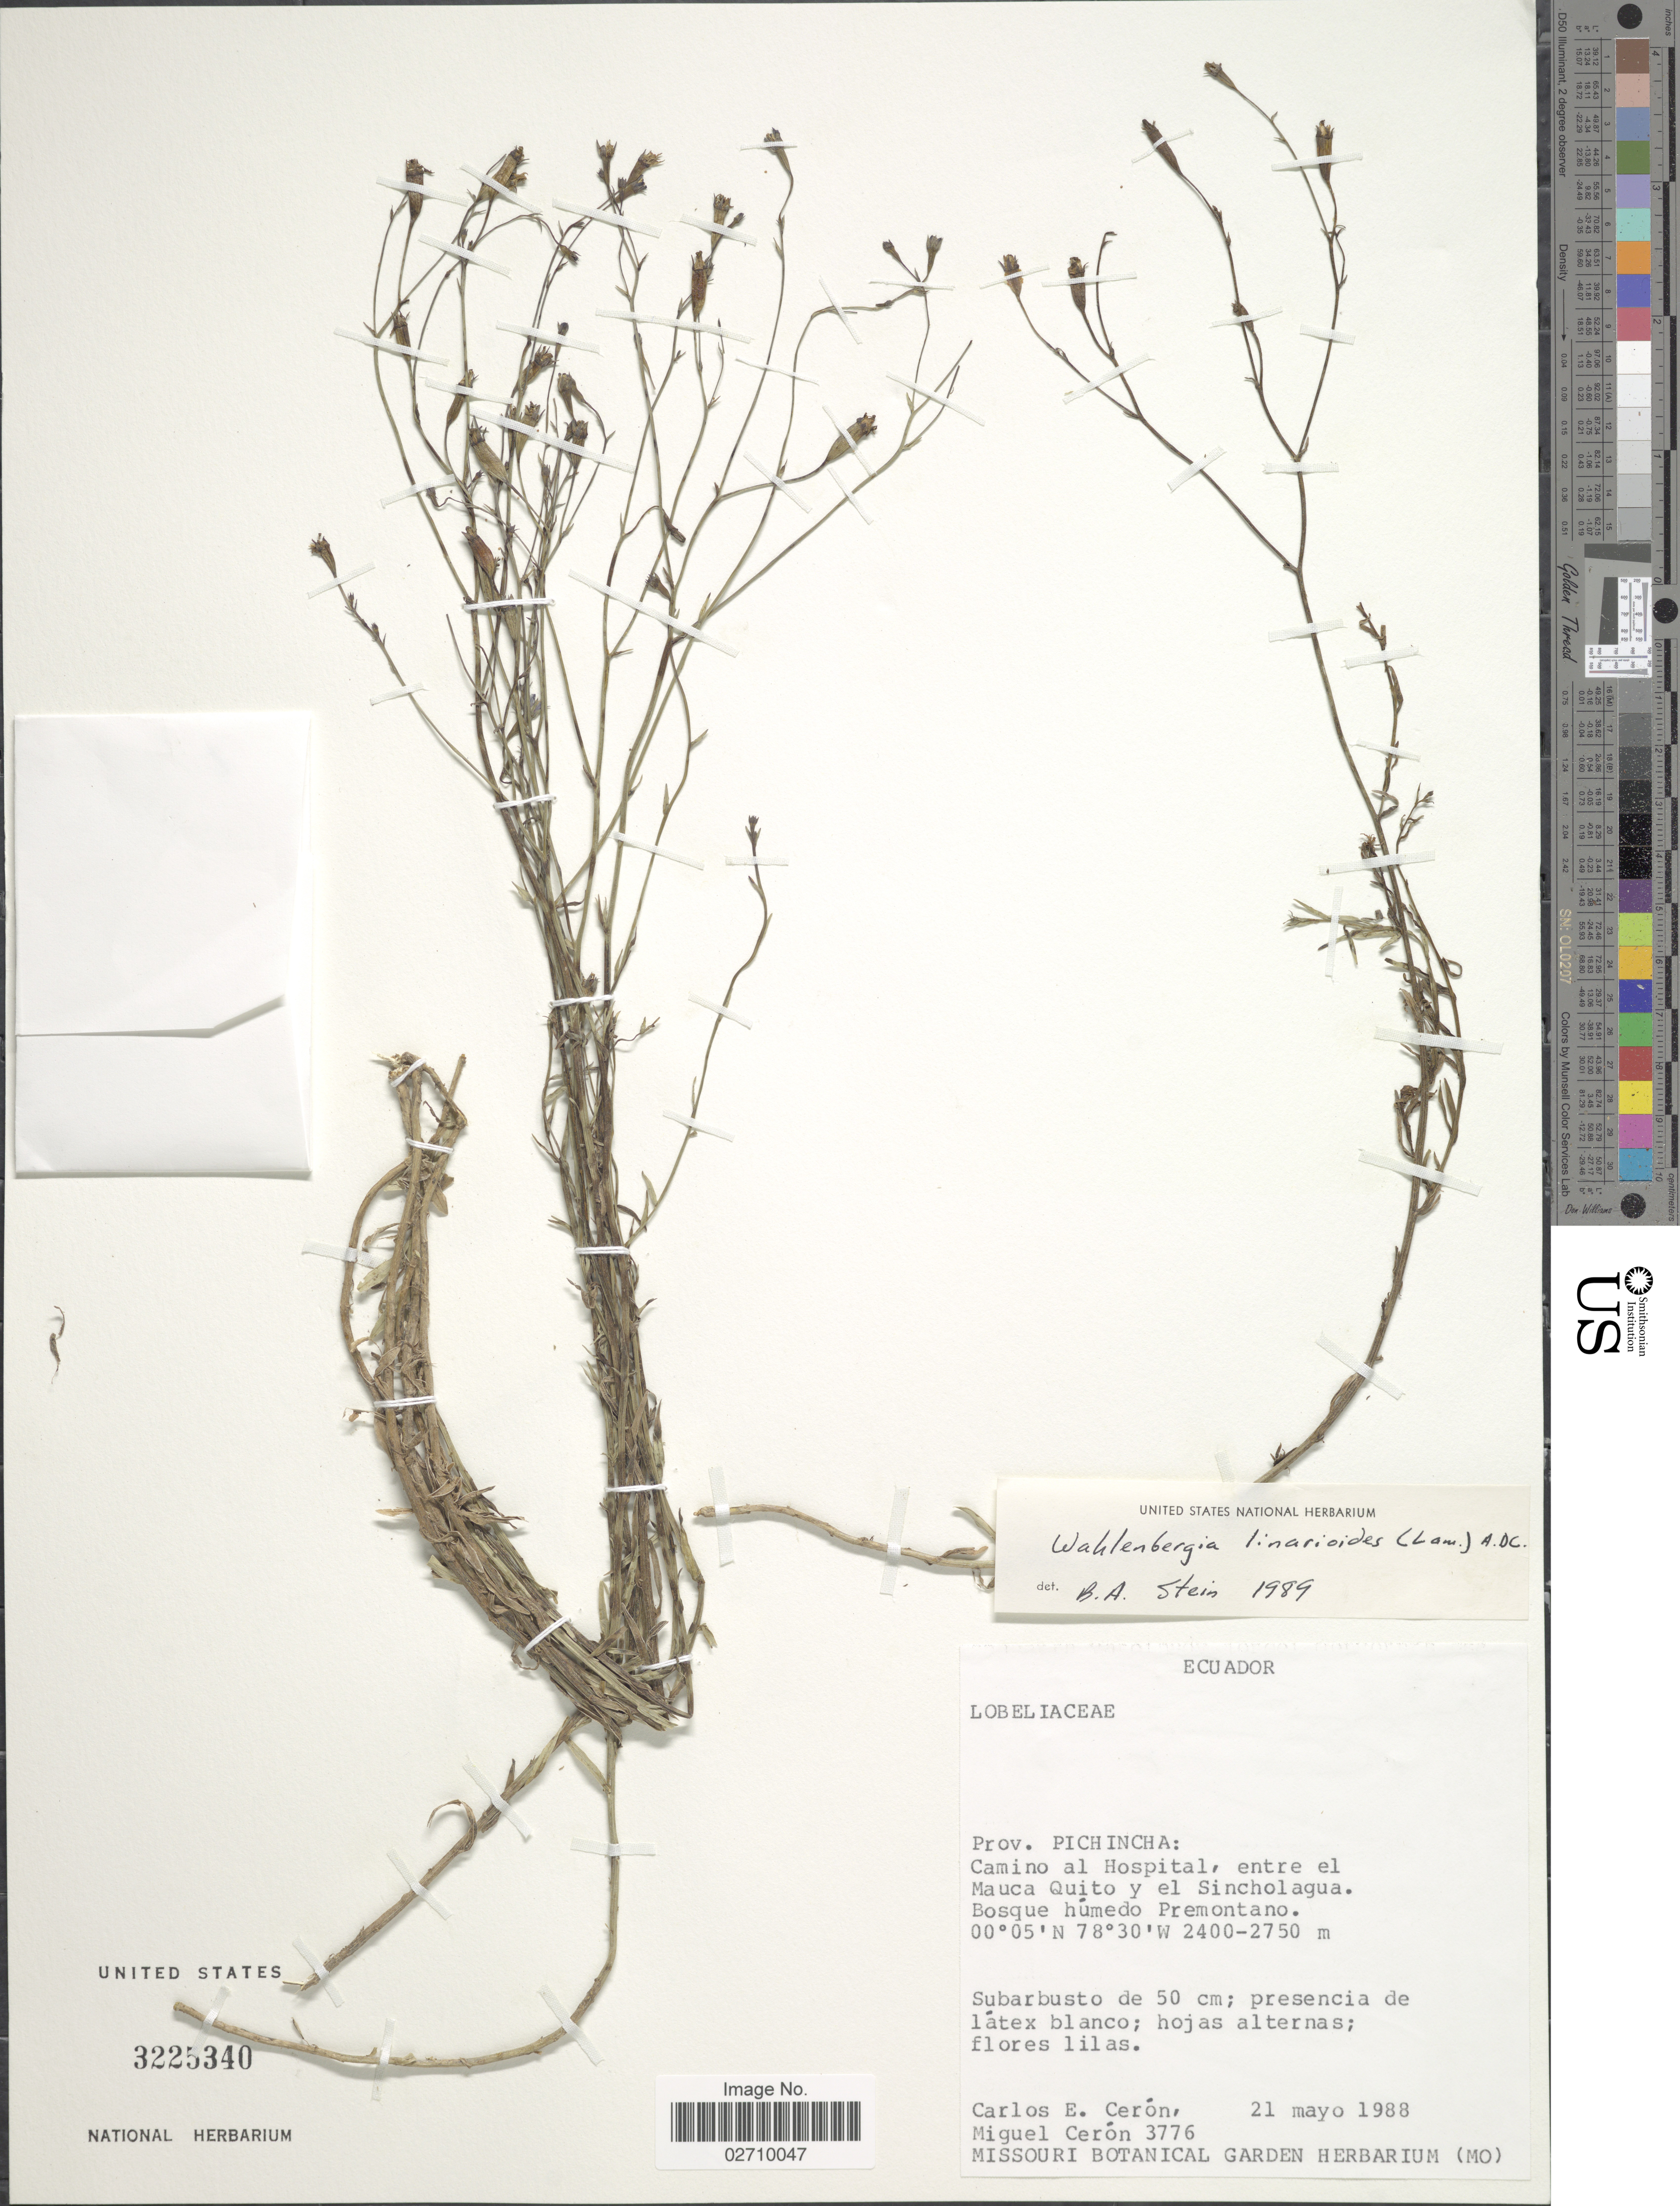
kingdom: Plantae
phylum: Tracheophyta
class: Magnoliopsida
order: Asterales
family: Campanulaceae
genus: Wahlenbergia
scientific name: Wahlenbergia linarioides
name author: (Lam.) A. DC.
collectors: C. E. Cerón M. & M. Ceron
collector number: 3776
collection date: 1988-05-21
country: Ecuador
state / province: Pichincha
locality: Camino al Hospital, entre el Mauca Quito y el Sincholagua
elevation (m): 2400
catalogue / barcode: US 3225340